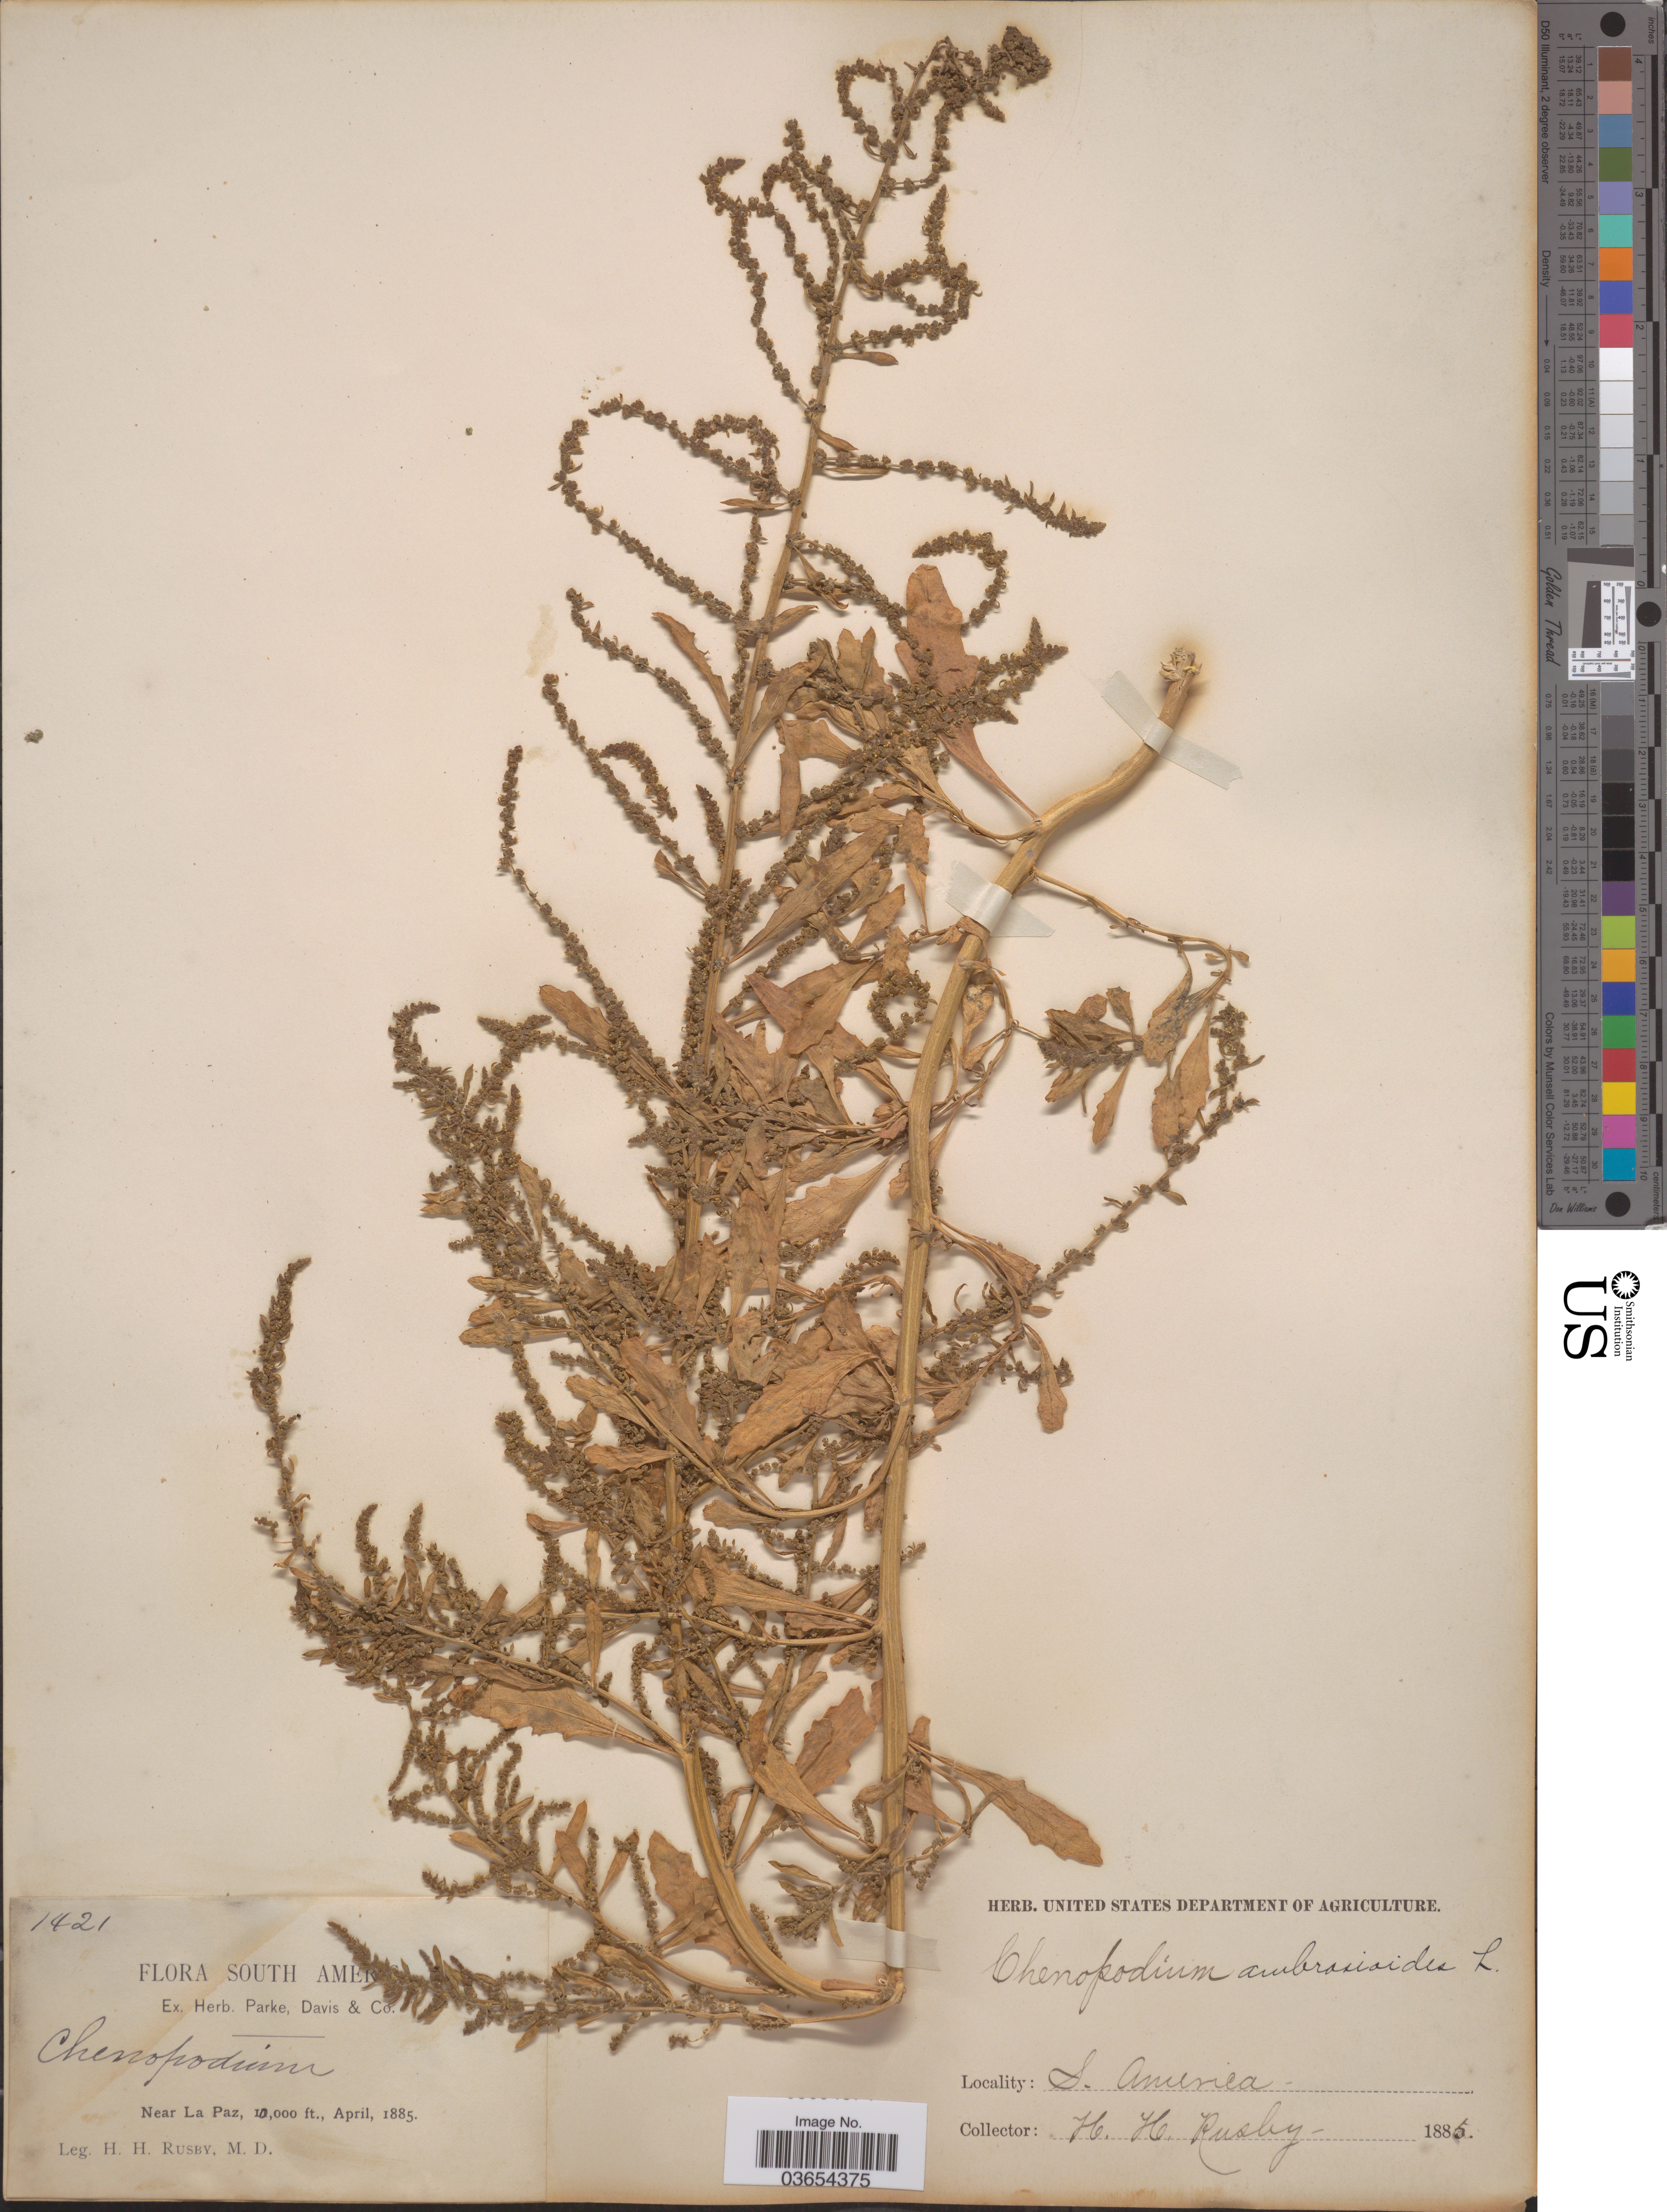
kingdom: Plantae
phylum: Tracheophyta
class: Magnoliopsida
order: Caryophyllales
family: Amaranthaceae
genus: Chenopodium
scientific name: Chenopodium ambrosioides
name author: L.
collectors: H. H. Rusby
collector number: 1421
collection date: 1885-04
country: Bolivia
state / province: La Paz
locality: Near La Paz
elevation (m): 3048